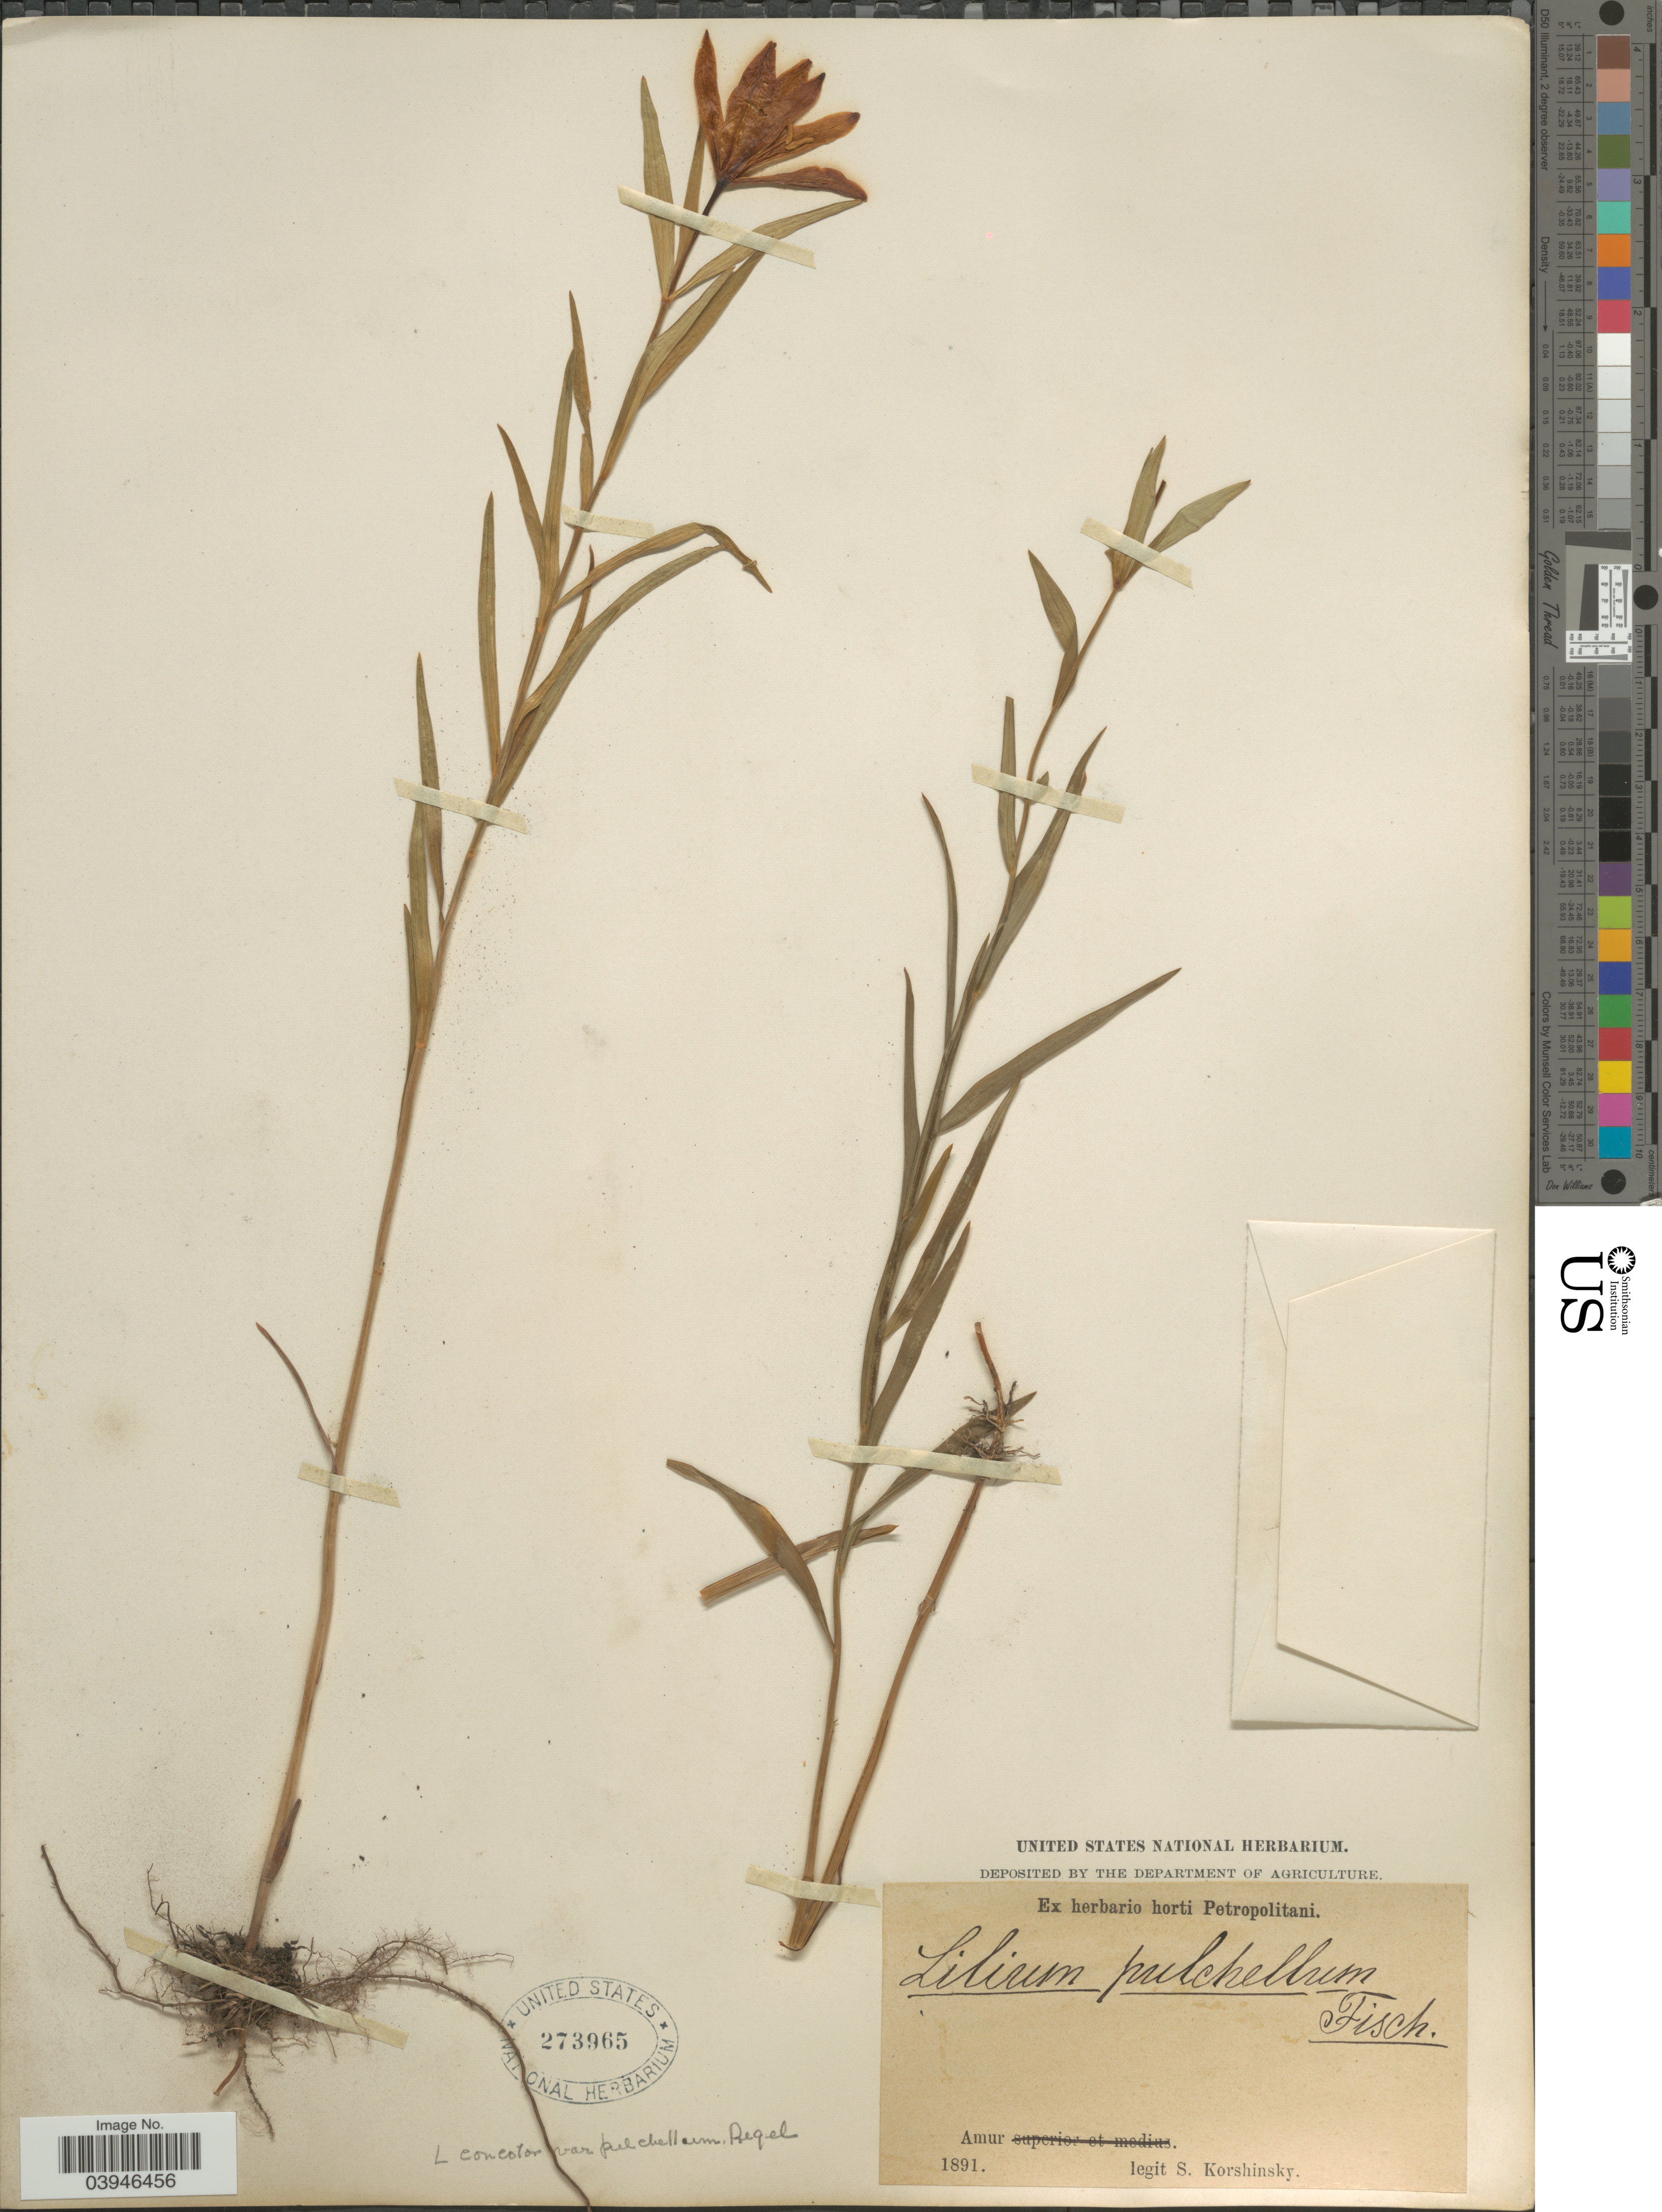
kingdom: Plantae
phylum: Tracheophyta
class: Liliopsida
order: Liliales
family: Liliaceae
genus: Lilium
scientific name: Lilium concolor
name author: Salisb.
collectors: S. I. Korshinsky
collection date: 1891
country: Russian Federation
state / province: Amur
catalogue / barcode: US 273965